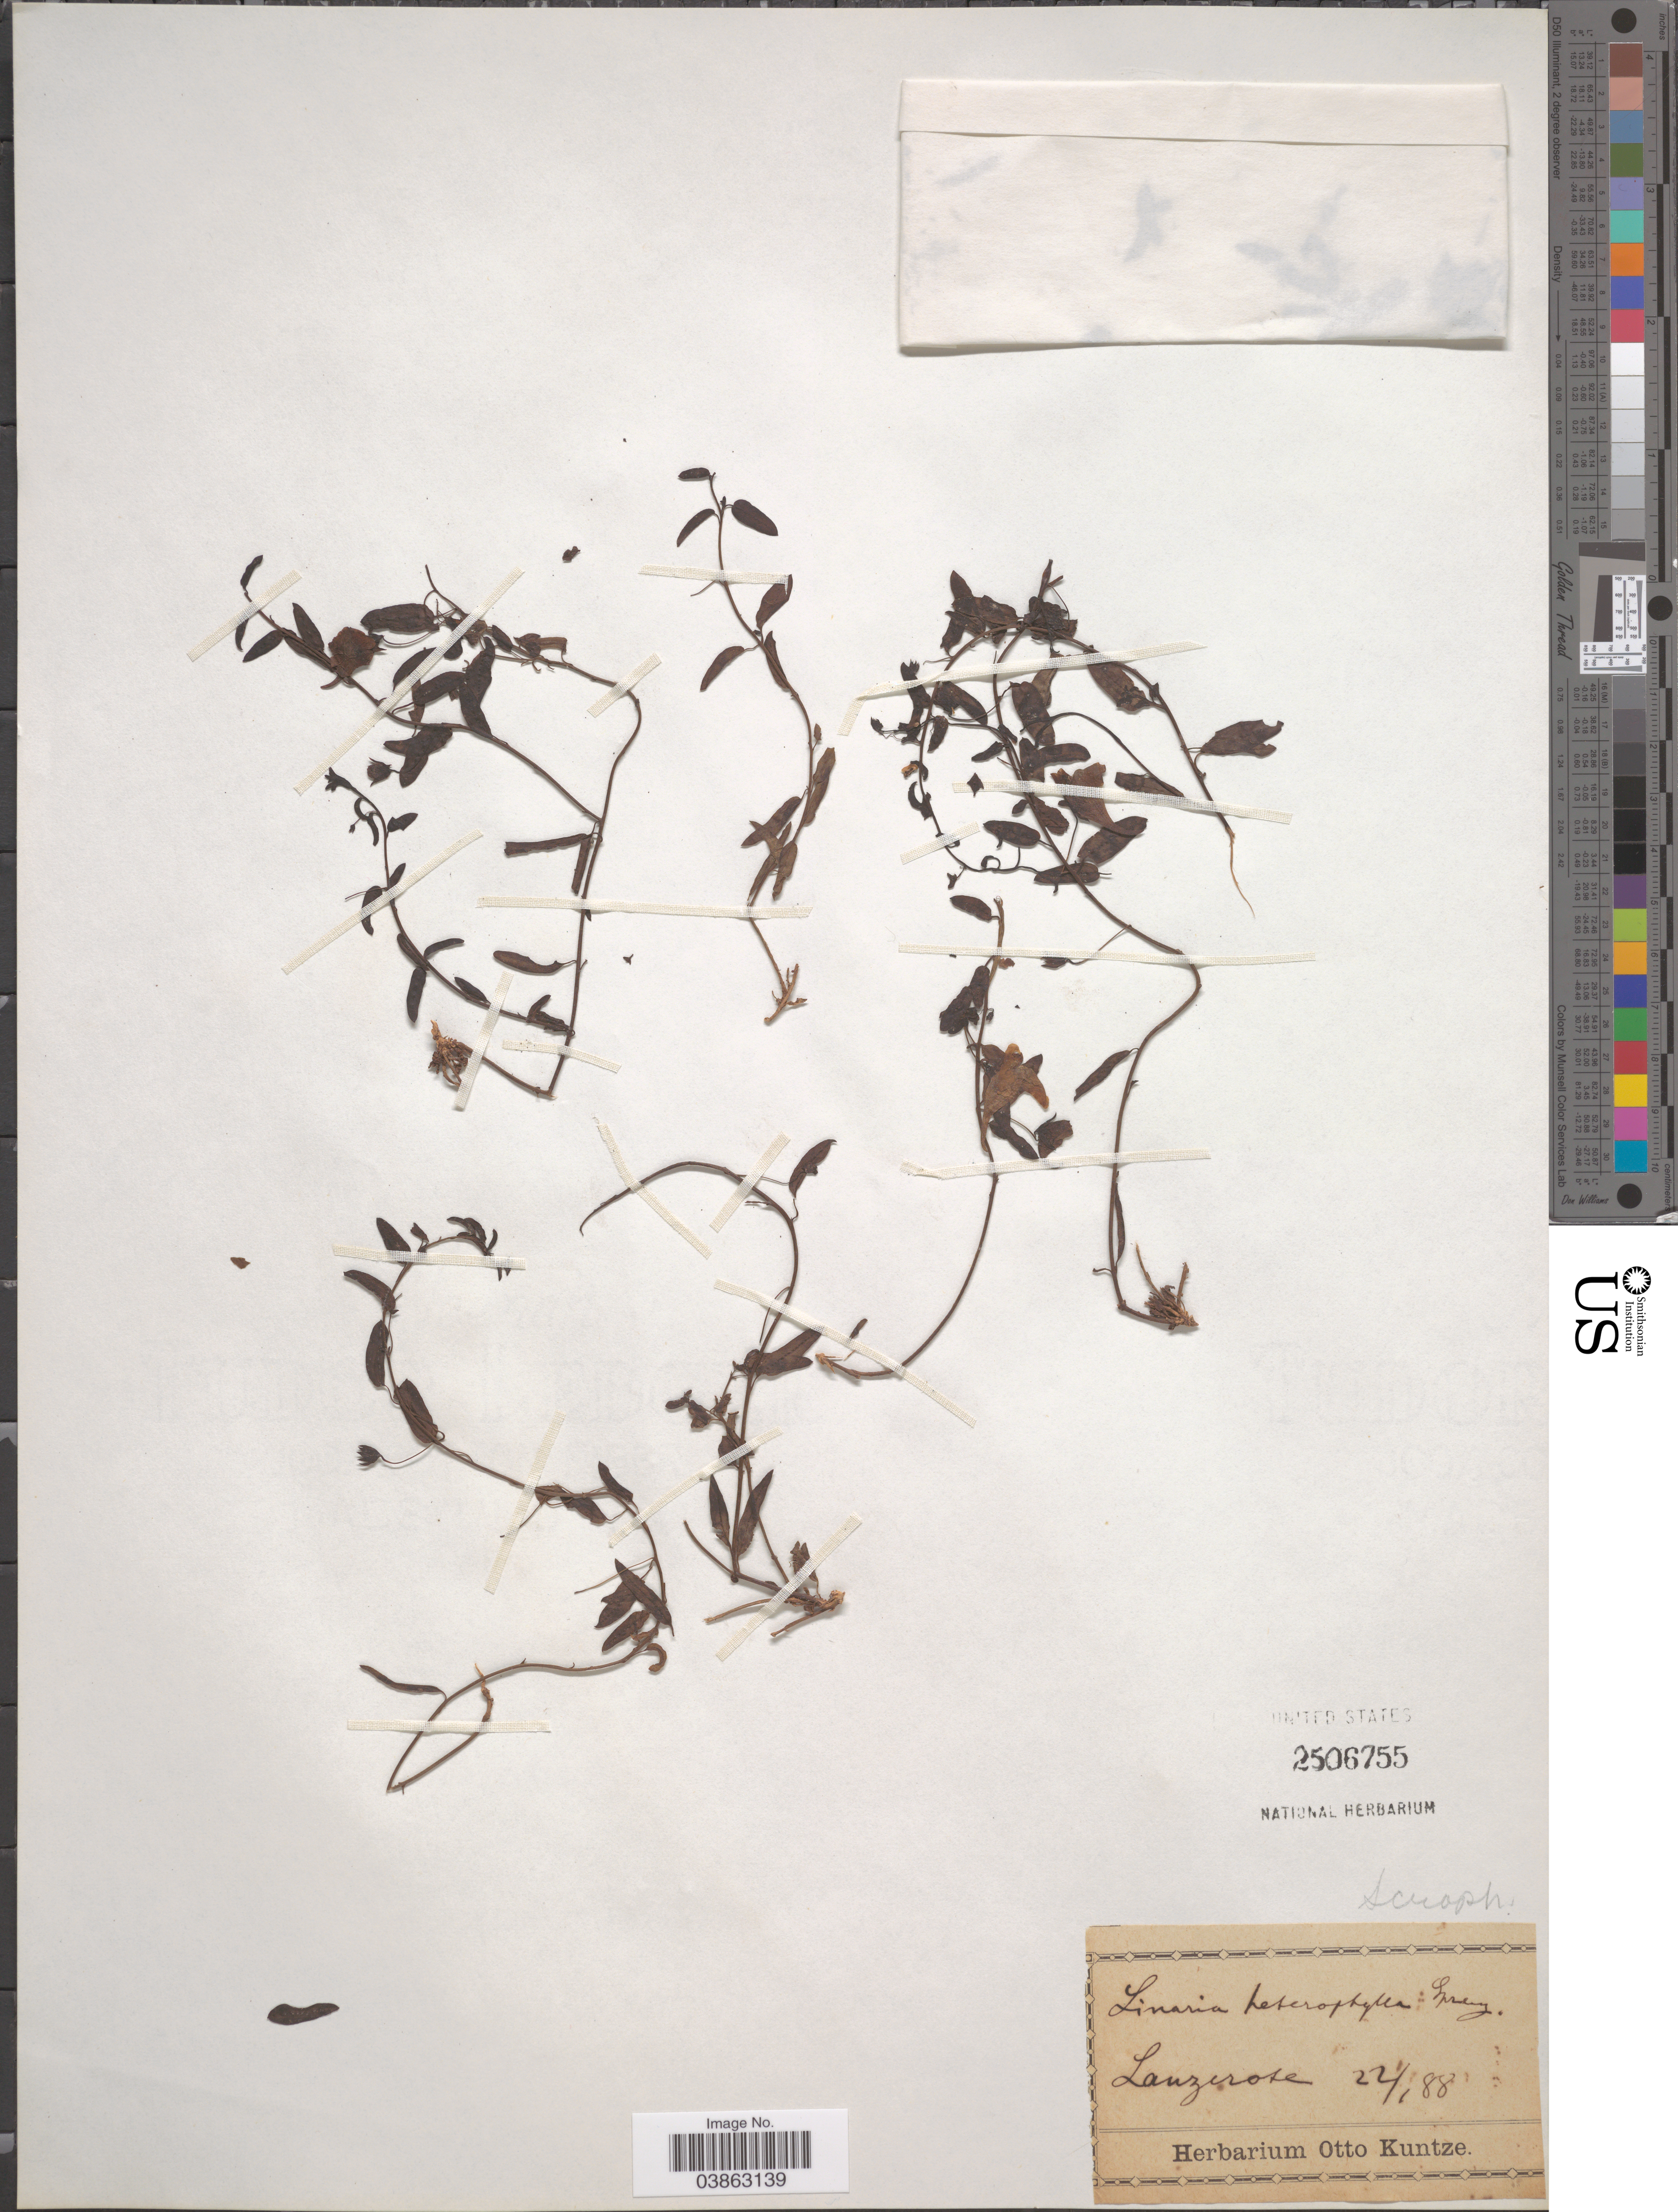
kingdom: Plantae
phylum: Tracheophyta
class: Magnoliopsida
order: Lamiales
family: Plantaginaceae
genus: Linaria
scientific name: Linaria heterophylla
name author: Desf.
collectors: ex herb. Otto Kuntze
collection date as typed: Transcribed d/m/y: 22/1/88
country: Spain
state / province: Canarias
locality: Lanzerote.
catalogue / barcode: US 2506755